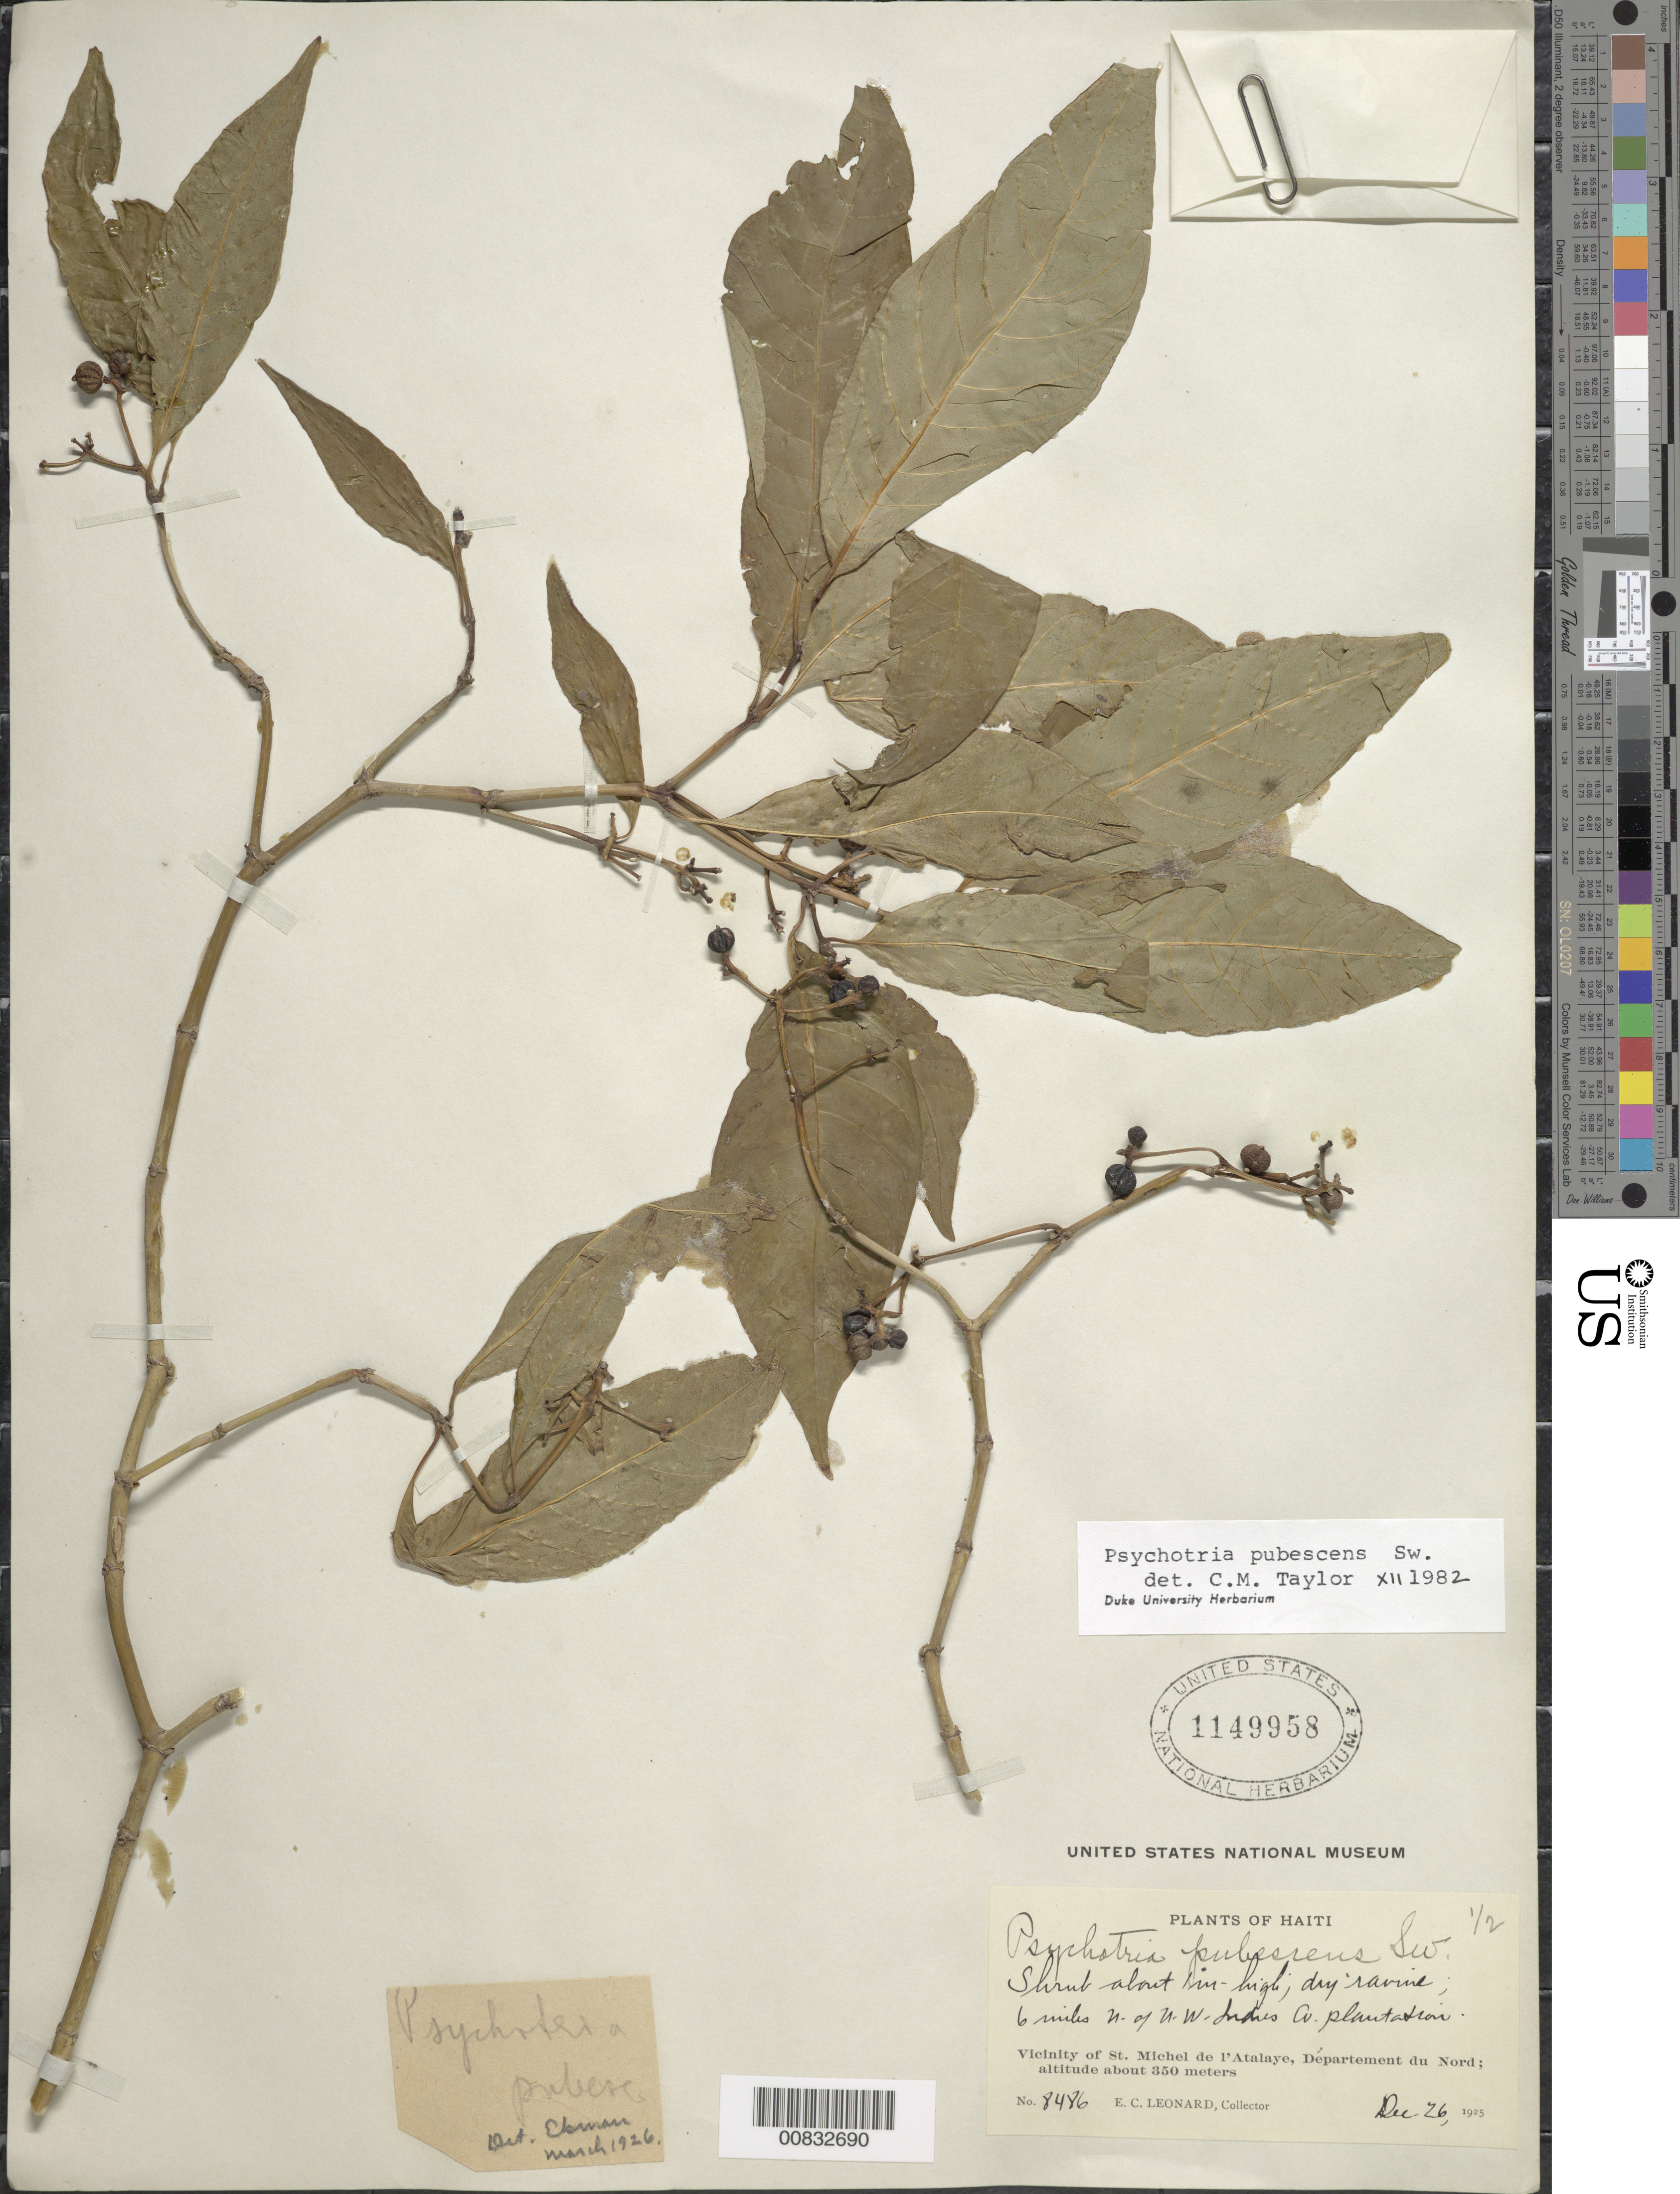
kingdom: Plantae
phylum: Tracheophyta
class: Magnoliopsida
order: Gentianales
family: Rubiaceae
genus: Psychotria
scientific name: Psychotria pubescens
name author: Sw.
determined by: Taylor, Charlotte M.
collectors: E. C. Leonard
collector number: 8486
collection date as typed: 26 Dec 1925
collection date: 1925-12-26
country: Haiti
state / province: Artibonite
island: Hispaniola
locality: Vicinity of St. Michel de l'Atalaye, 6 miles N of UW Indies Co Plantation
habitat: Dry ravine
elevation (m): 350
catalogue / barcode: US 1149958